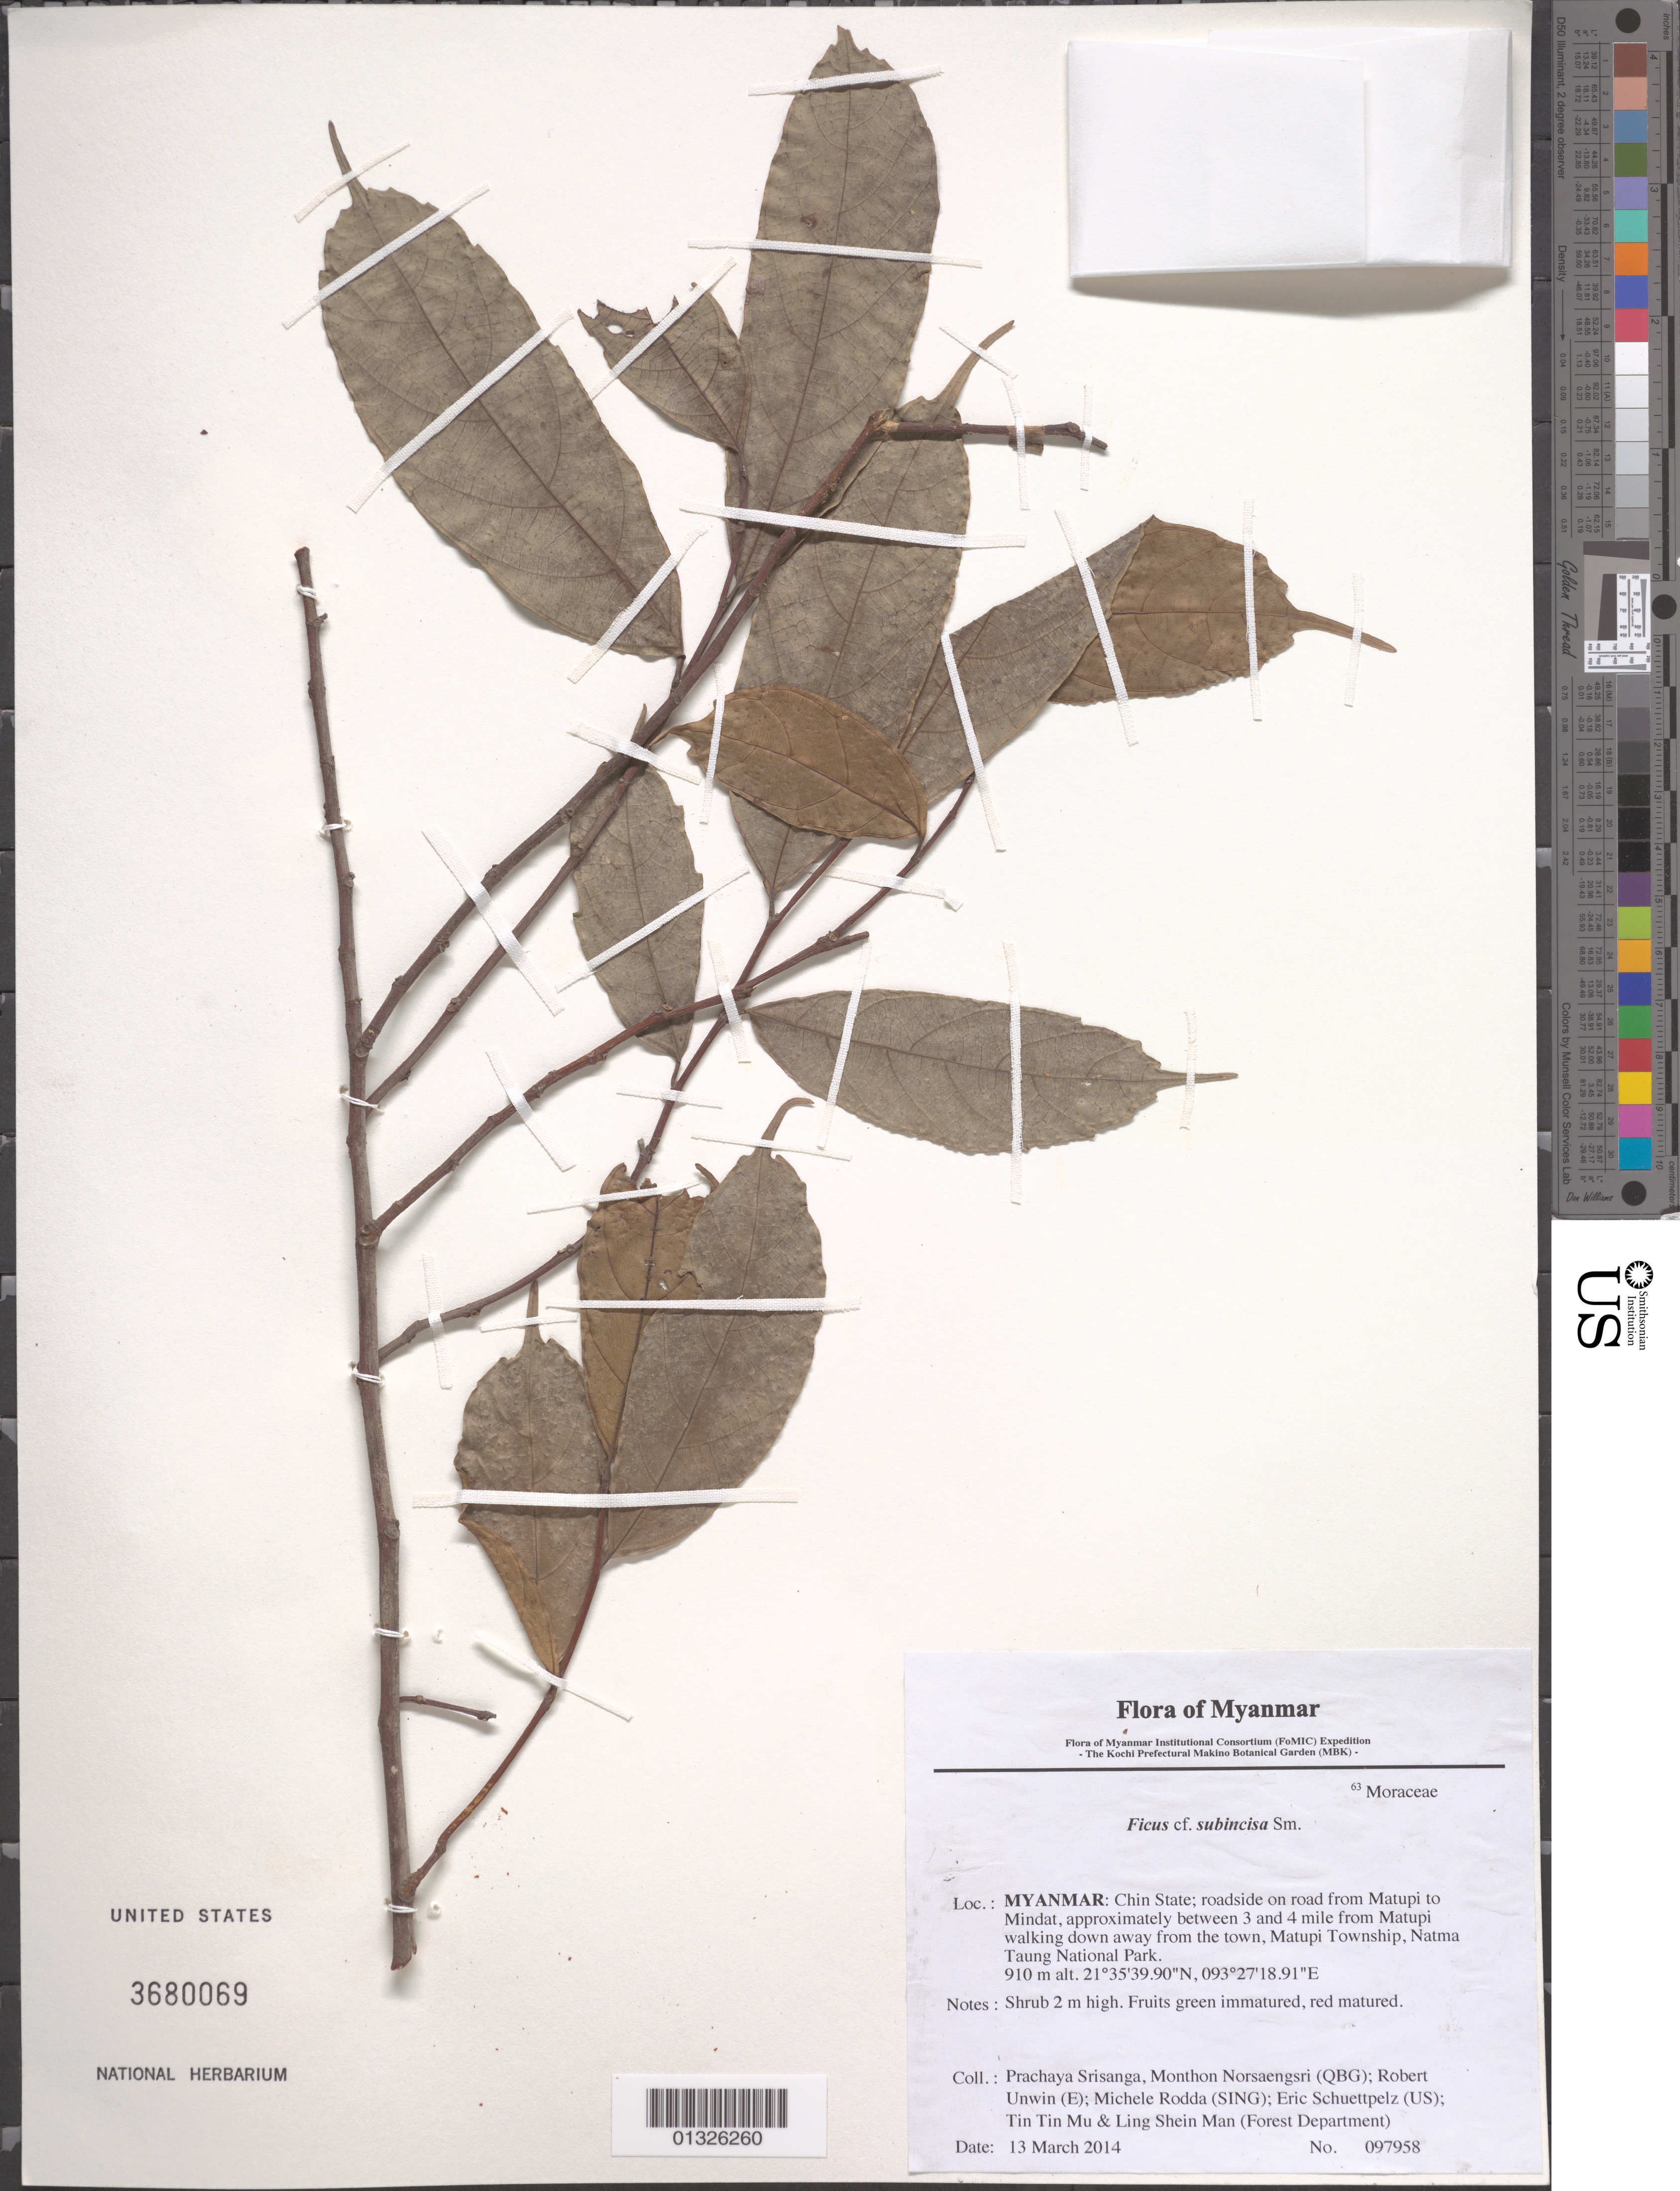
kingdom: Plantae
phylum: Tracheophyta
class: Magnoliopsida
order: Rosales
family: Moraceae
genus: Ficus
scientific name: Ficus subincisa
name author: Buch.-Ham. ex Sm.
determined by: Tagane, S.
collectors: P. Srisanga, M. Norsaengsri, R. Unwin, M. Rodda, E. Schuettpelz, Tin Tin Mu & Ling Shein Man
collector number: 97958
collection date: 2014-03-13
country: Myanmar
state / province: Chin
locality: Roadside on road from Matupi to Mindat, approximately between 3 and 4 mile from Matupi walking down away from the town, Matupi Township, Natma Taung National Park.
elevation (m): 910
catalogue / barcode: US 3680069